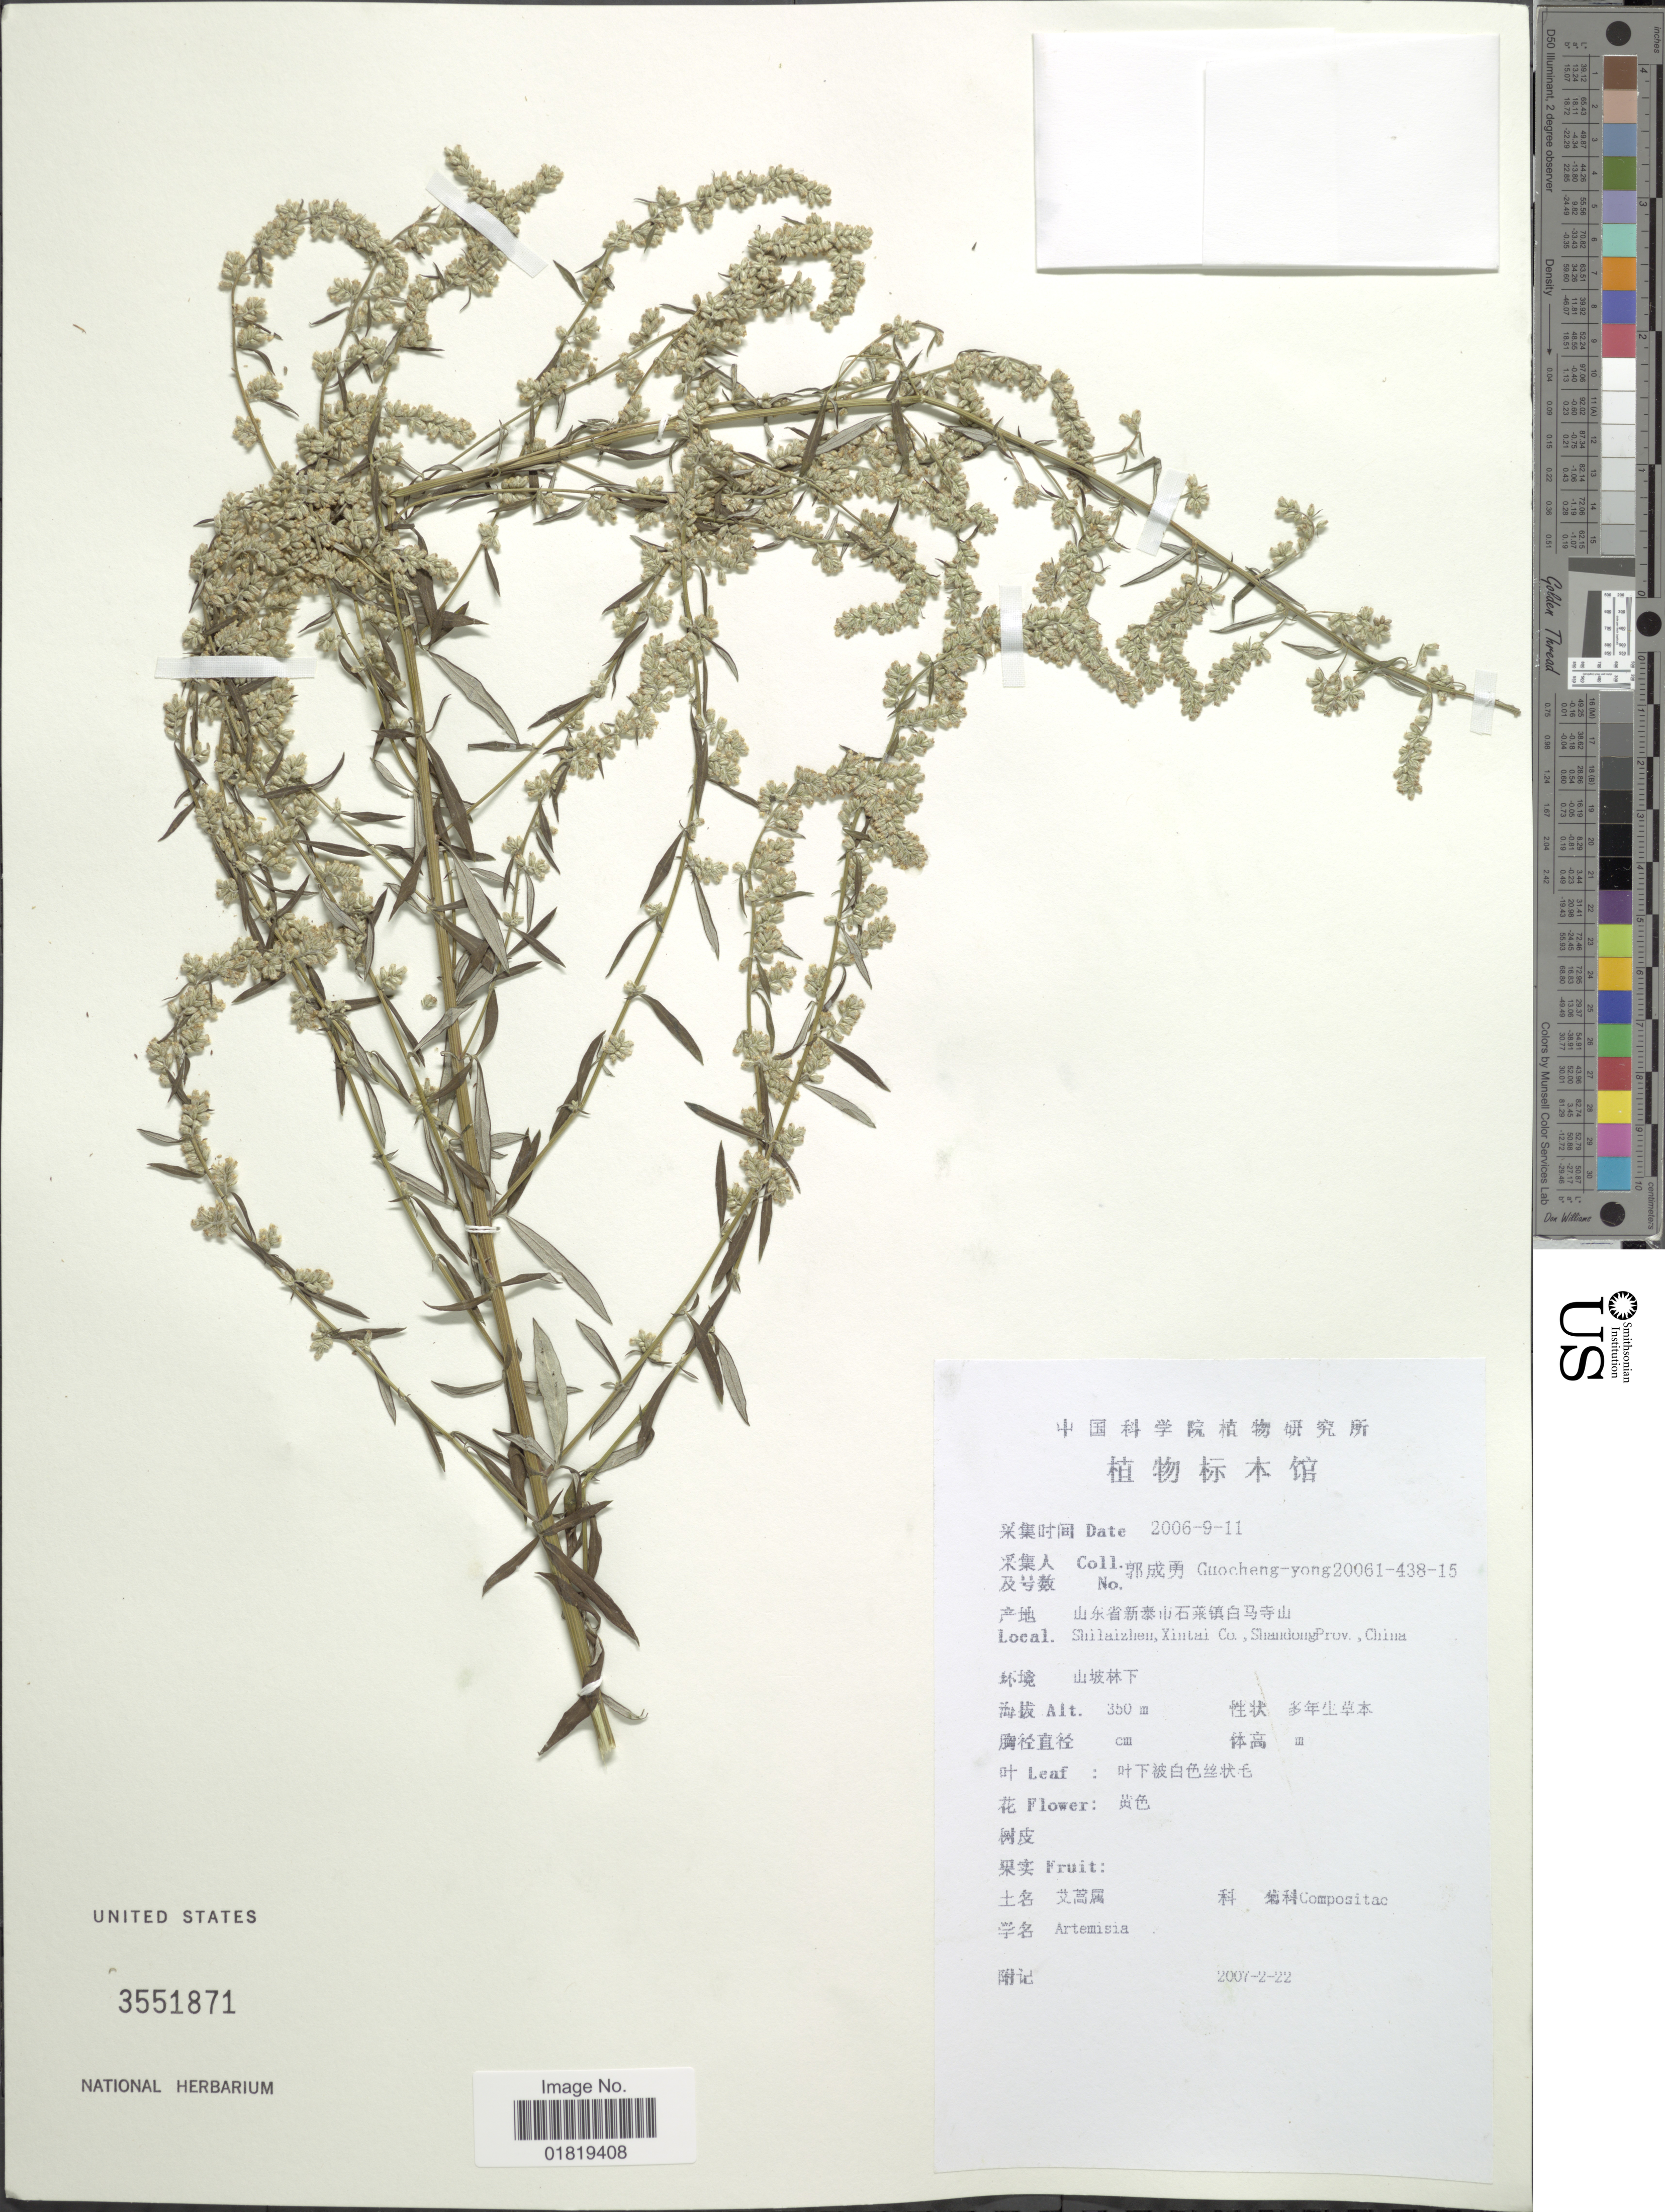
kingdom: Plantae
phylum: Tracheophyta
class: Magnoliopsida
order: Asterales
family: Asteraceae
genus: Artemisia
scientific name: Artemisia sp.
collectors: Guo cheng-yong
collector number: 20061438-15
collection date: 2006-09-11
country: China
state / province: Shandong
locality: Shilaizhen, Xintai Co.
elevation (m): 350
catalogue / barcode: US 3551871